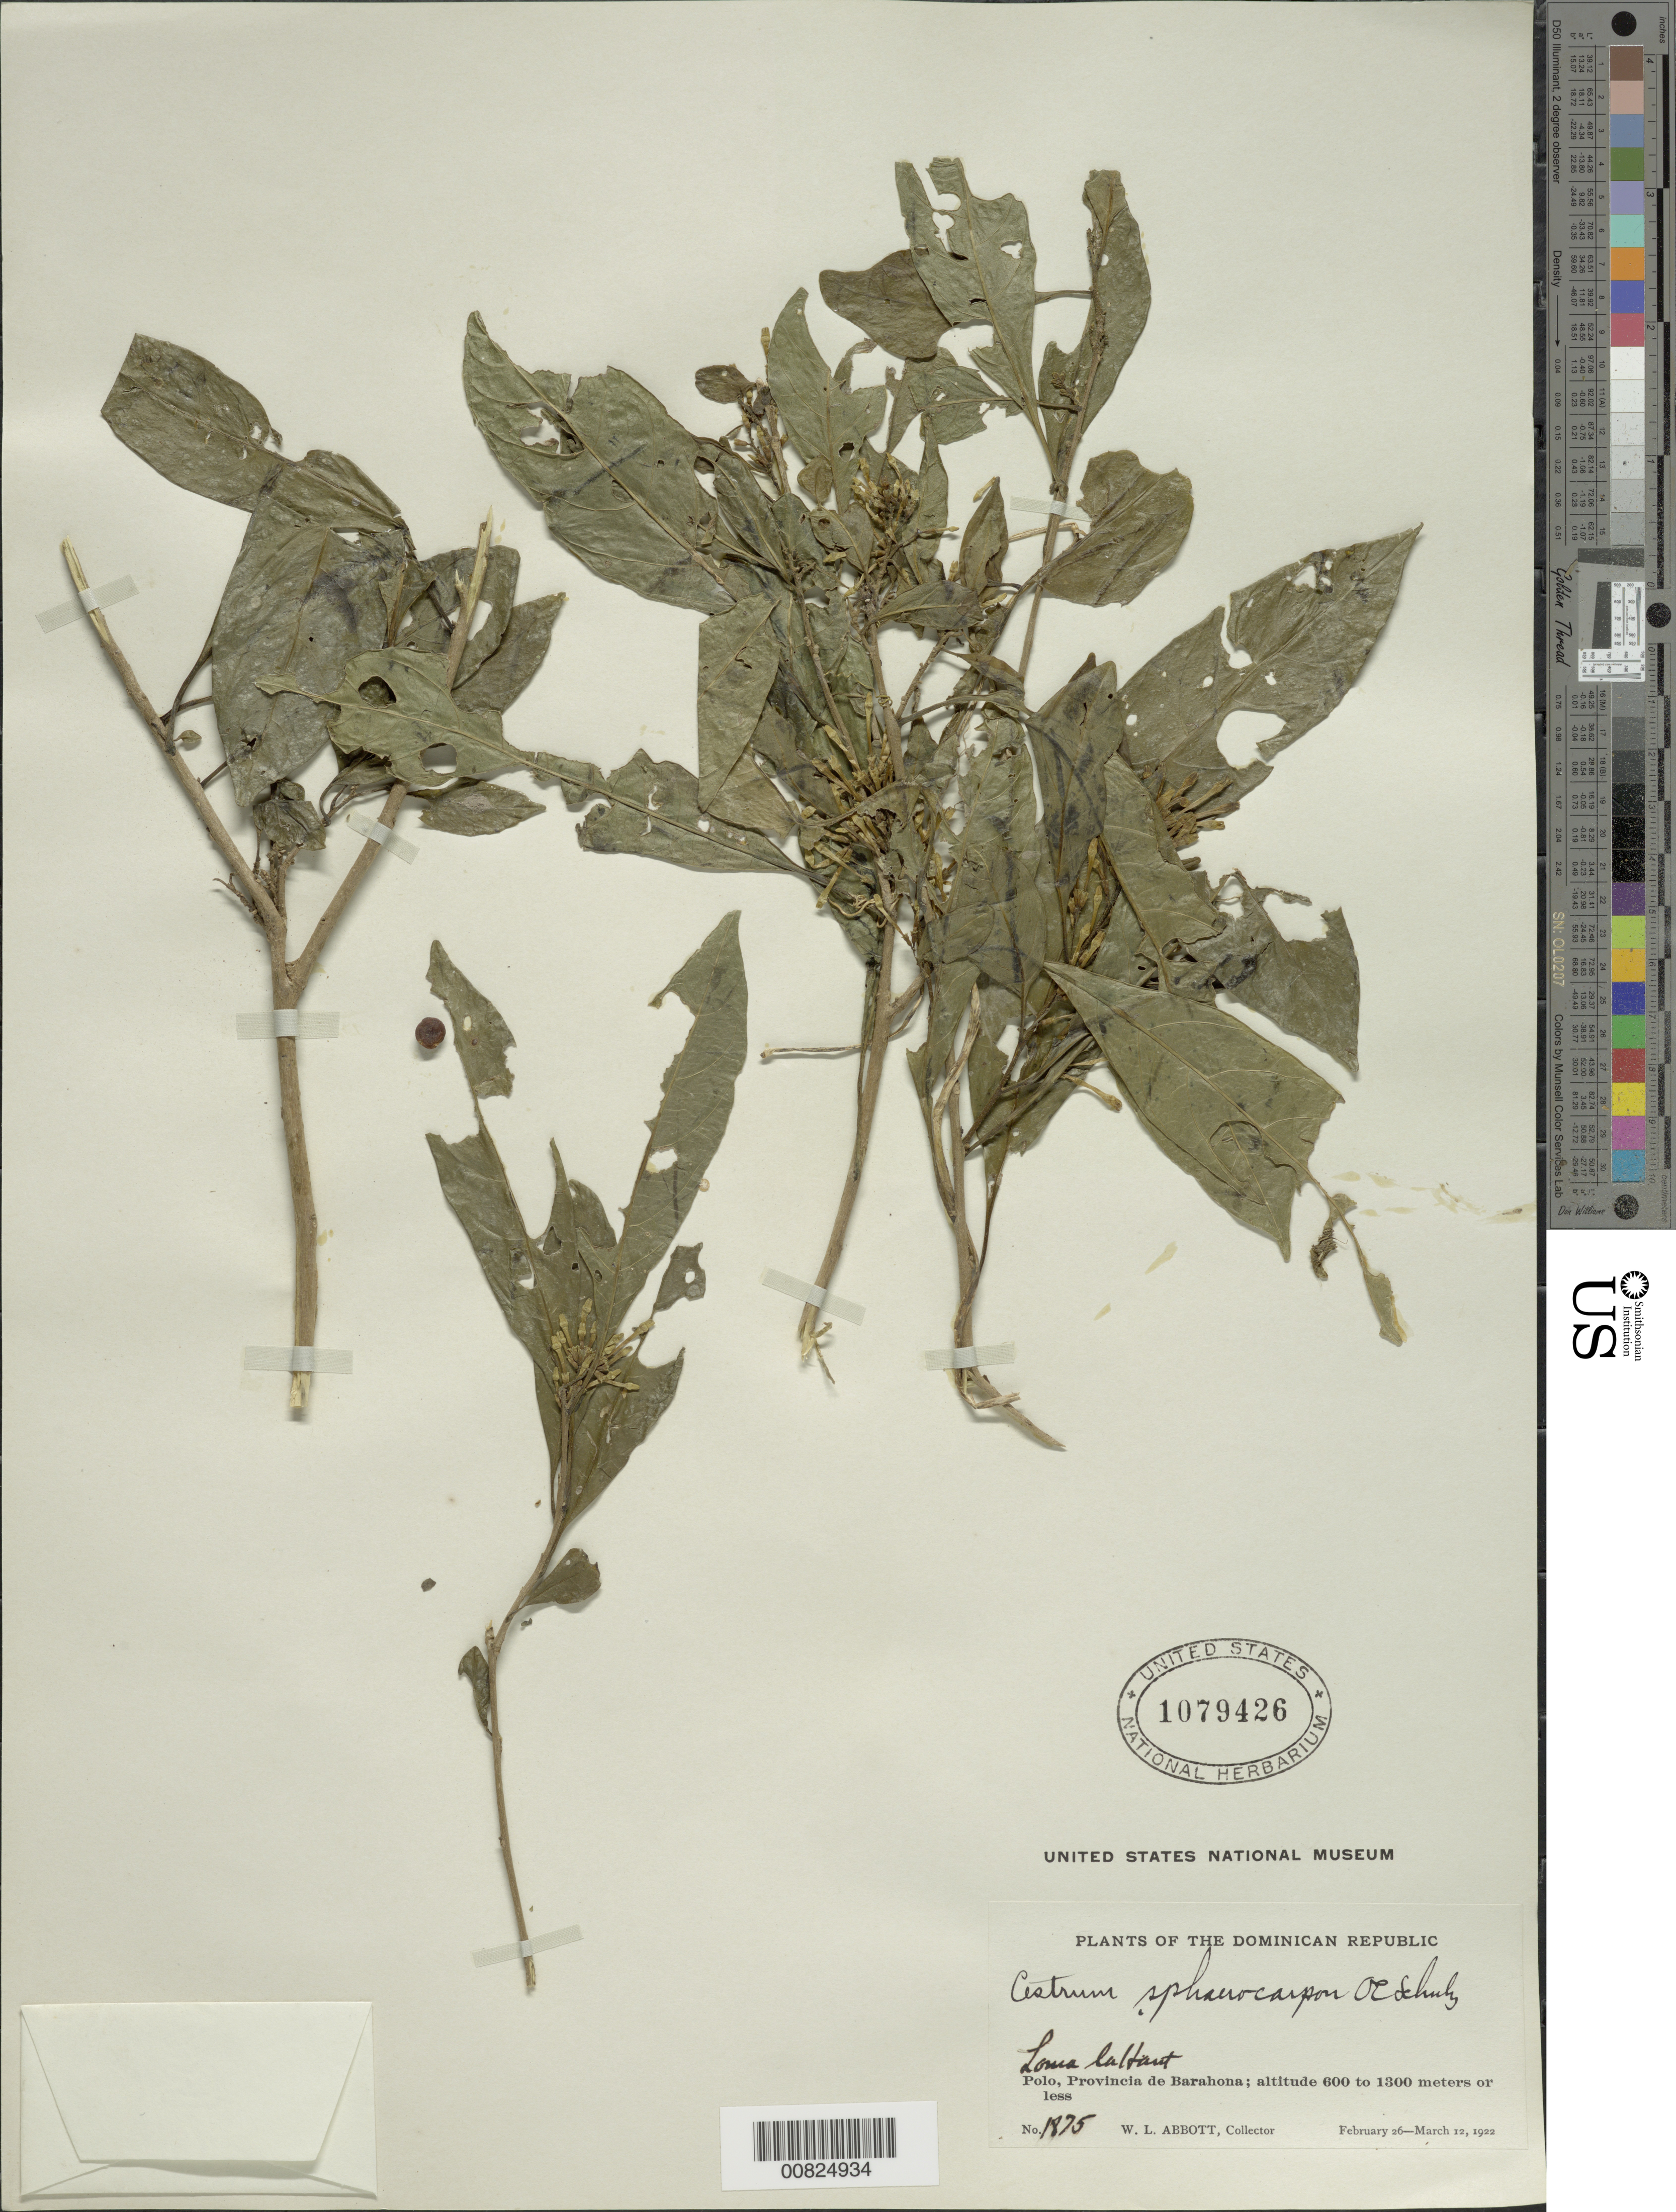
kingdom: Plantae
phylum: Tracheophyta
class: Magnoliopsida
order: Solanales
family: Solanaceae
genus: Cestrum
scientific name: Cestrum sphaerocarpum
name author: O.E. Schulz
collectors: W. L. Abbott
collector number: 1875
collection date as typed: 26 Feb 1922 to 12 Mar 1922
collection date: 1922-02-26/1922-03-12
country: Dominican Republic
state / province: Barahona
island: Hispaniola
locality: Polo, Loma La Hãut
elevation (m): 600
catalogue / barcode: US 1079426